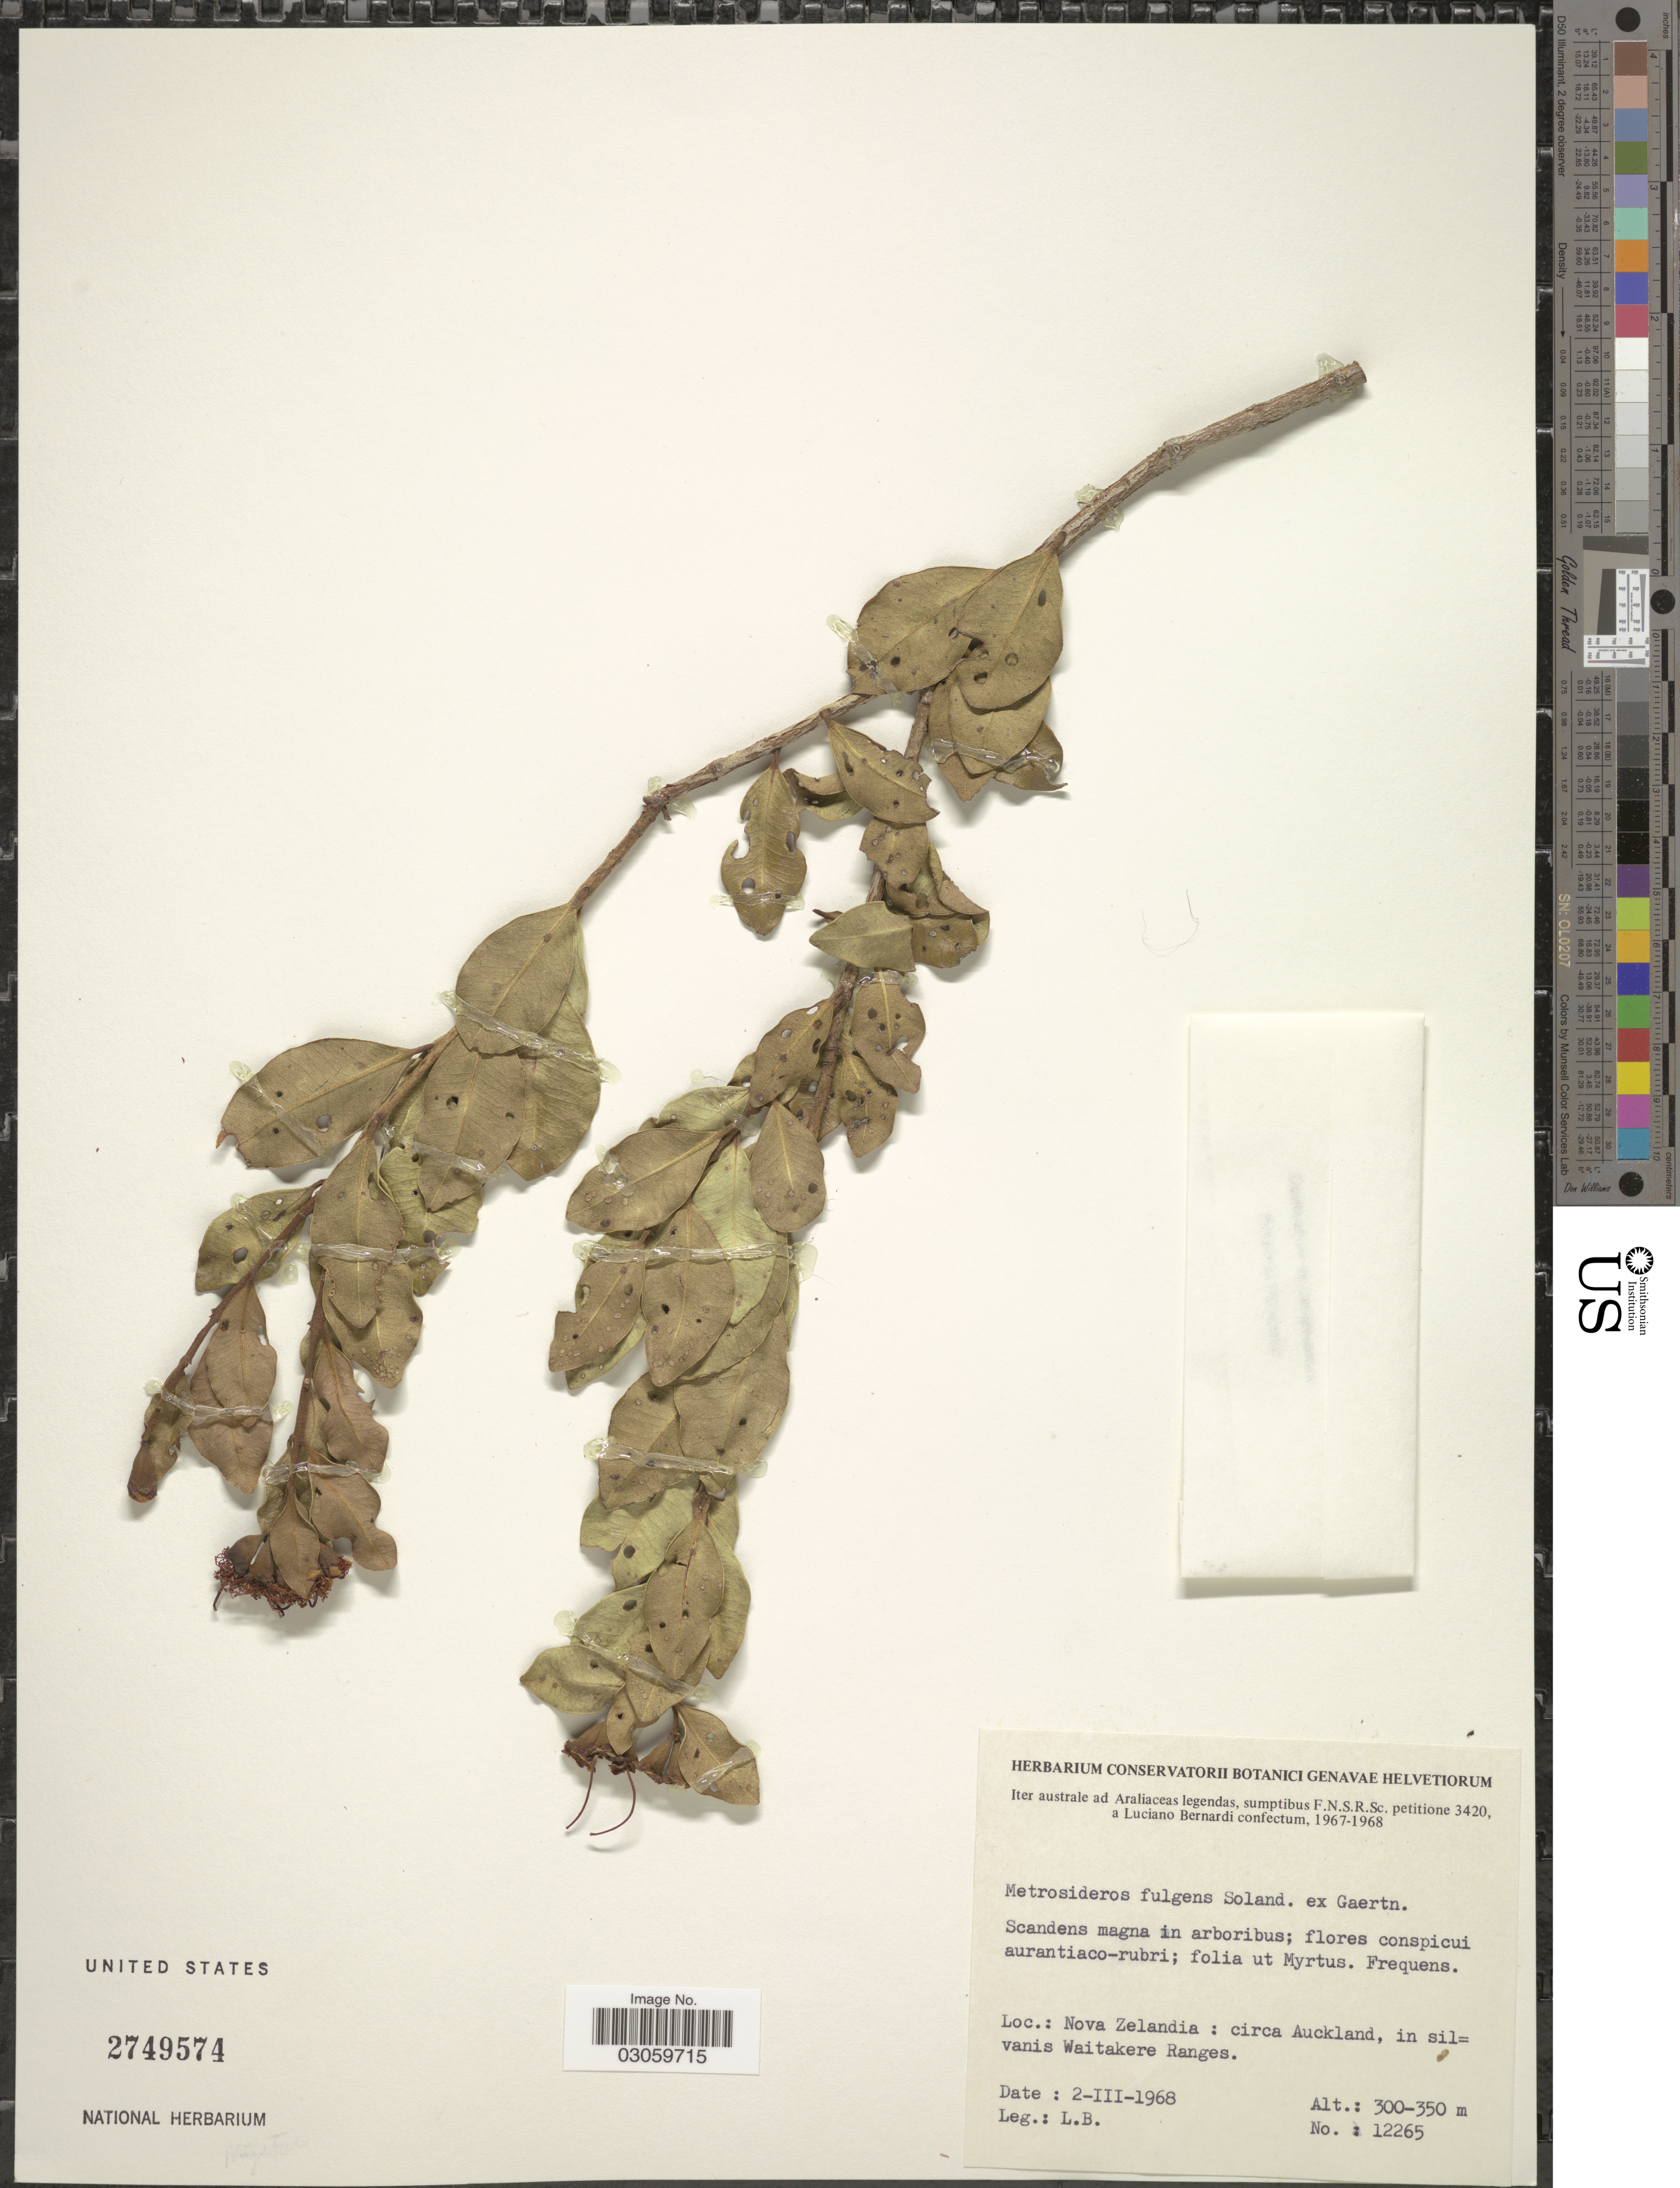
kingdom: Plantae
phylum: Tracheophyta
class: Magnoliopsida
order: Myrtales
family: Myrtaceae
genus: Metrosideros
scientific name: Metrosideros fulgens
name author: Gaertn.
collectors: L. Bernardi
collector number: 12265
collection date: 1968-03-02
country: New Zealand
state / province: Auckland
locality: Nova Zelandia: circa Auckland, in silvanis Waitakere Ranges.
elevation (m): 300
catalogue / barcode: US 2749574